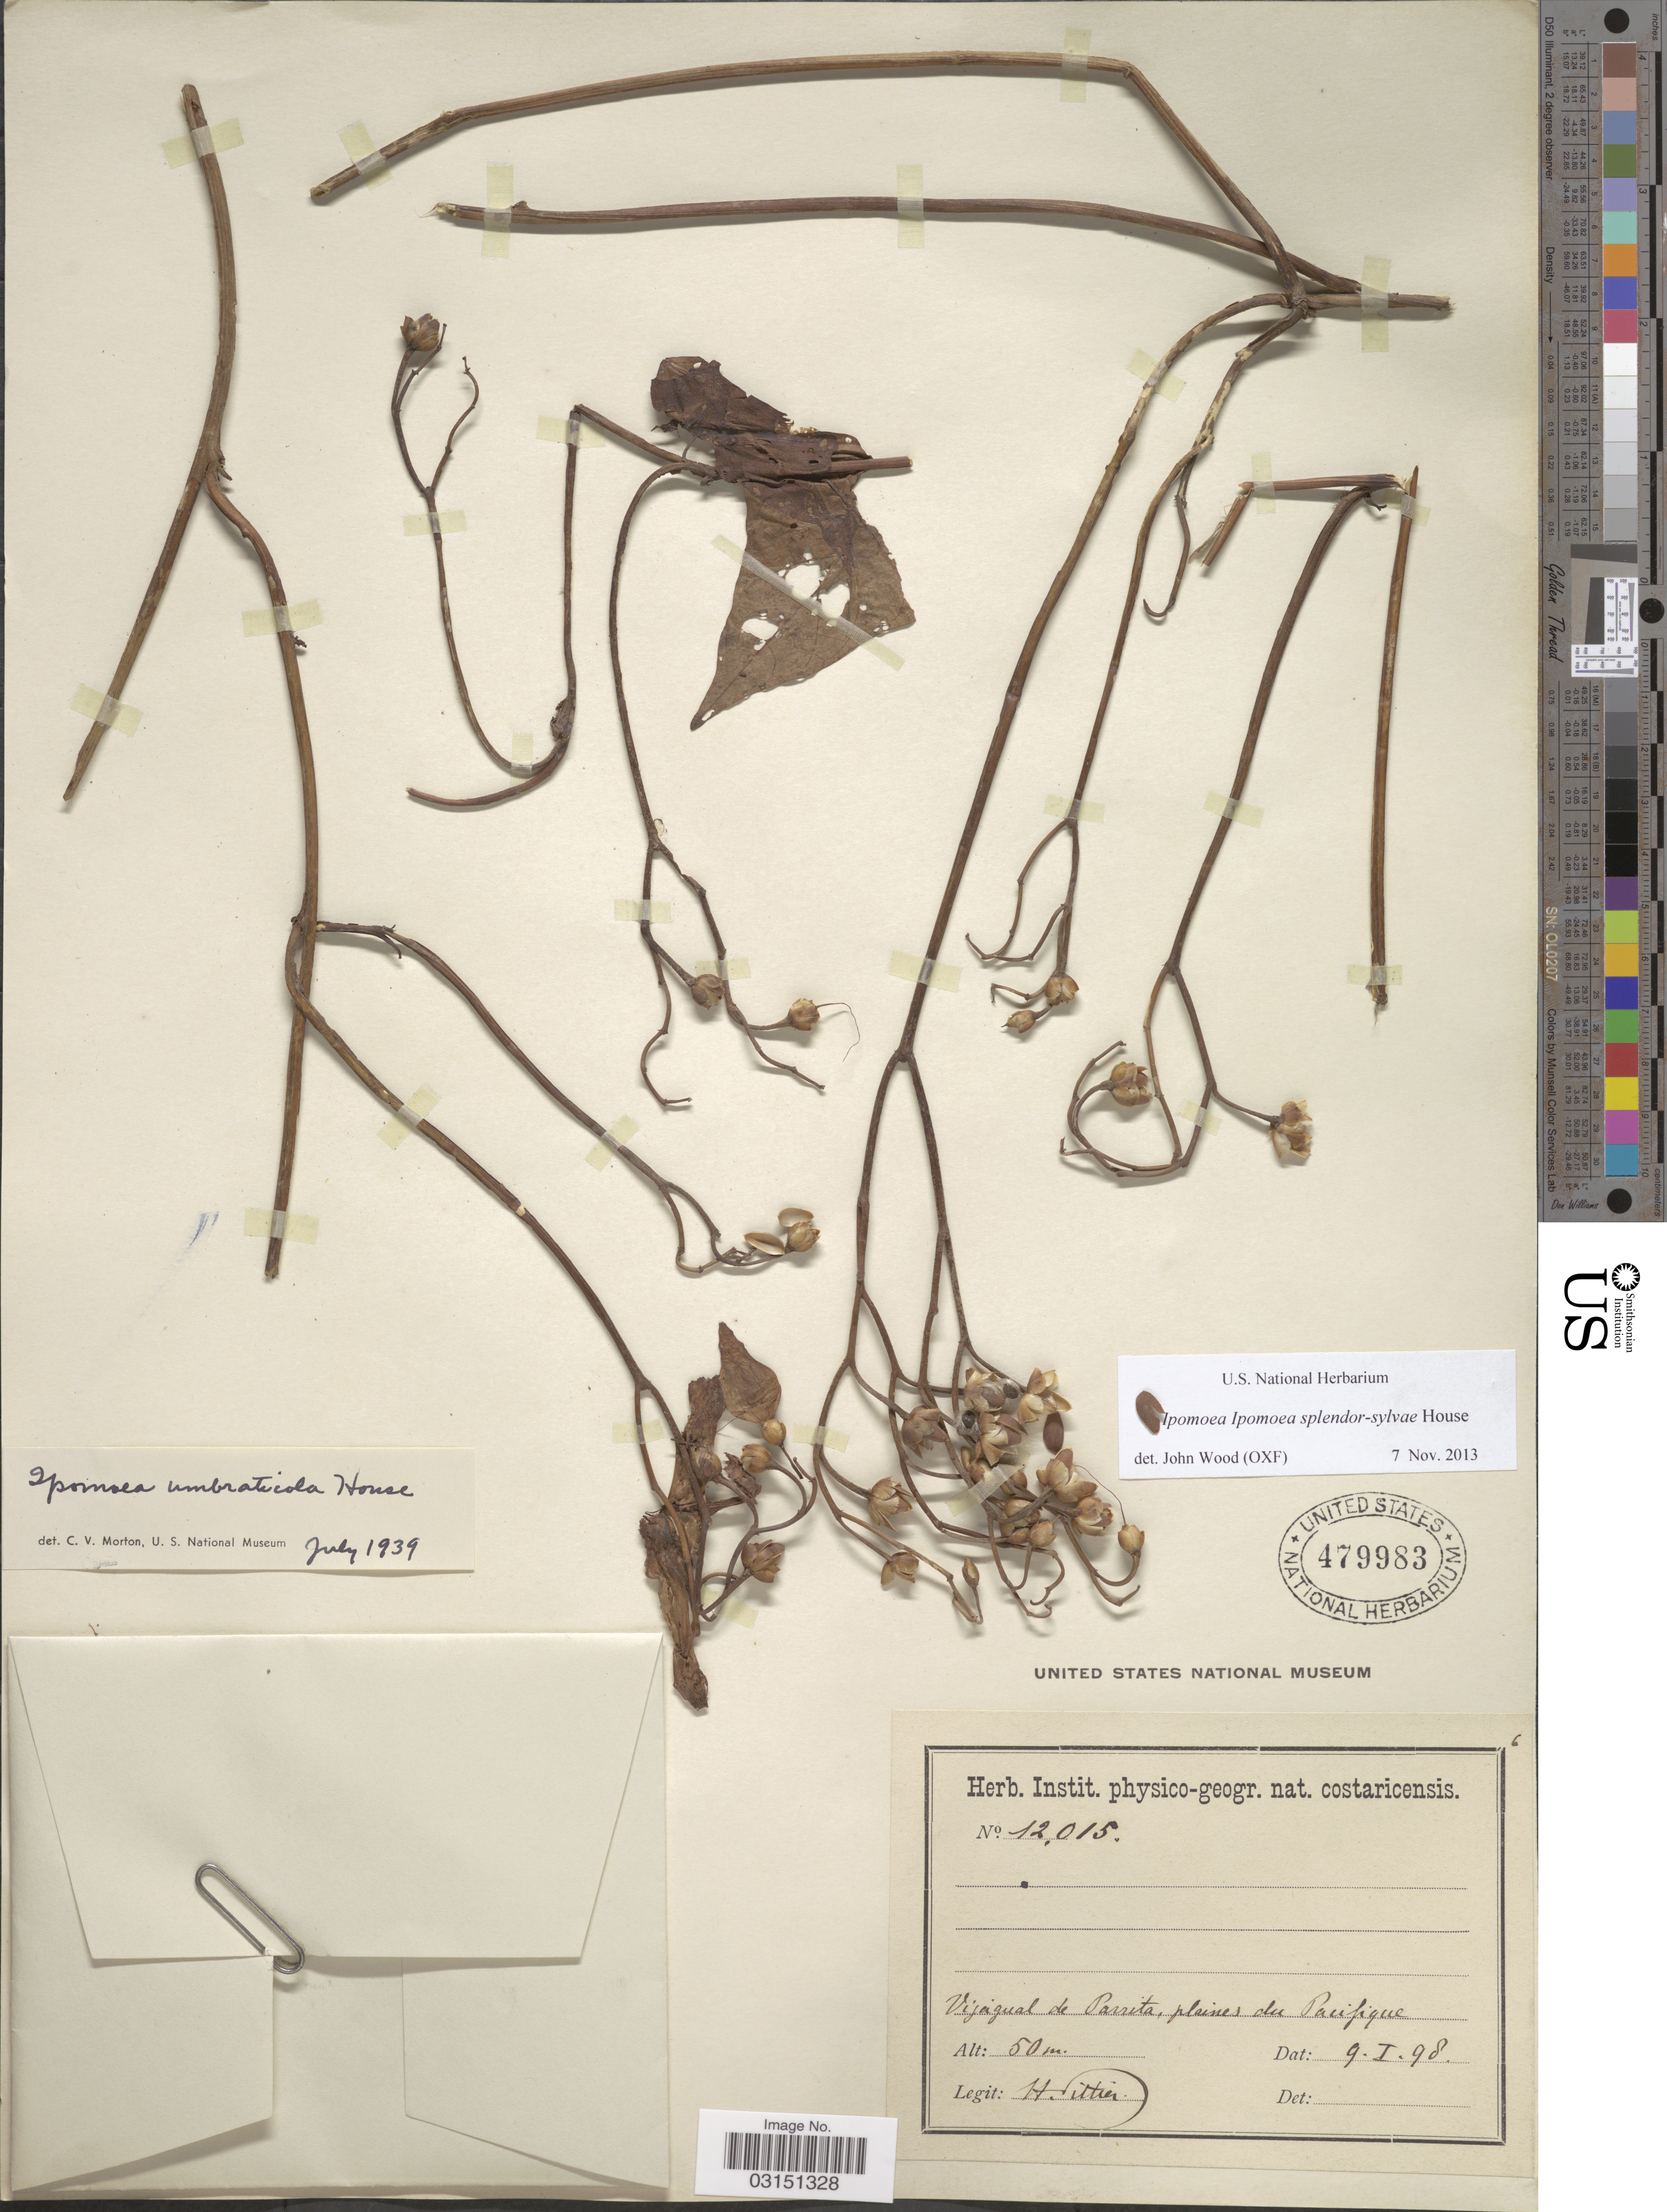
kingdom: Plantae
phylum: Tracheophyta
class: Magnoliopsida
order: Solanales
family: Convolvulaceae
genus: Ipomoea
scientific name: Ipomoea splendor-sylvae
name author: House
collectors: H. F. Pittier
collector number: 12015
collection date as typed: Transcribed d/m/y: 9/1/98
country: Costa Rica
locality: Vijagual de Parrita, plaines du Pacifique.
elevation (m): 50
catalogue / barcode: US 479983